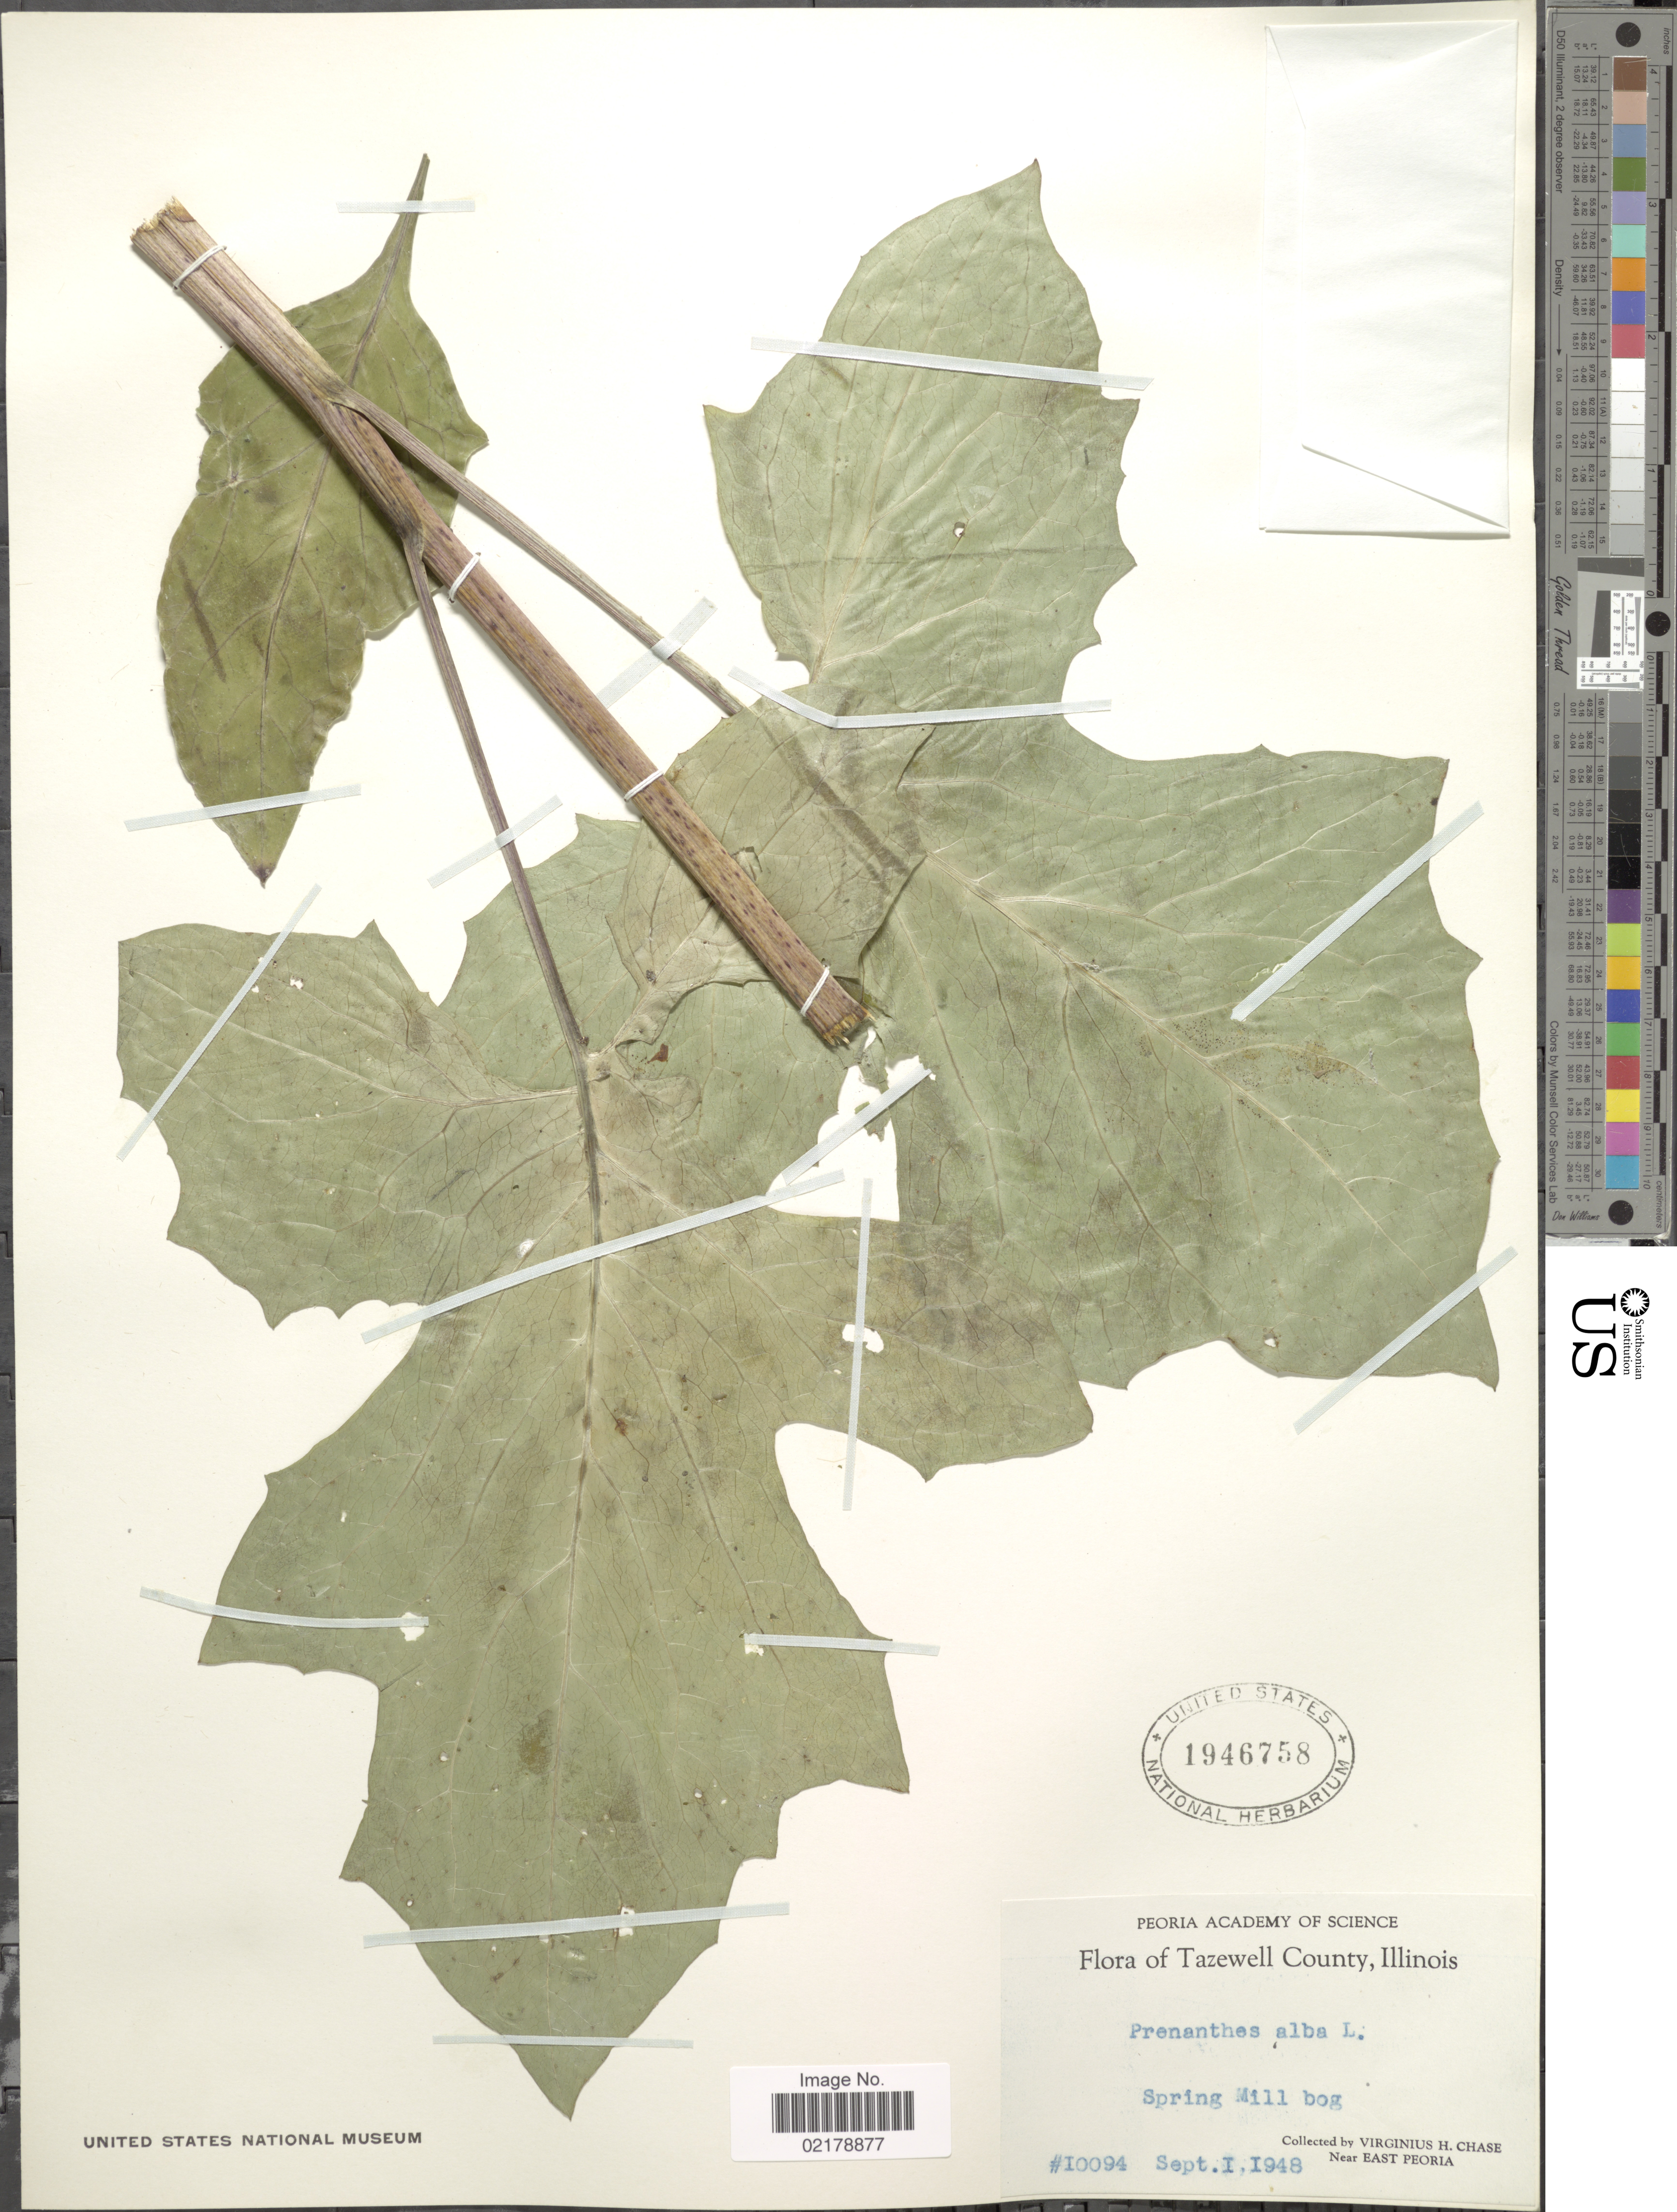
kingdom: Plantae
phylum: Tracheophyta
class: Magnoliopsida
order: Asterales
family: Asteraceae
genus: Nabalus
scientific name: Nabalus albus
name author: (L.) Hook.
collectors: V. H. Chase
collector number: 10094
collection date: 1948-09-01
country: United States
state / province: Illinois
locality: Tazewell County, Spring Mill bog, Near East Peoria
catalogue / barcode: US 1946758